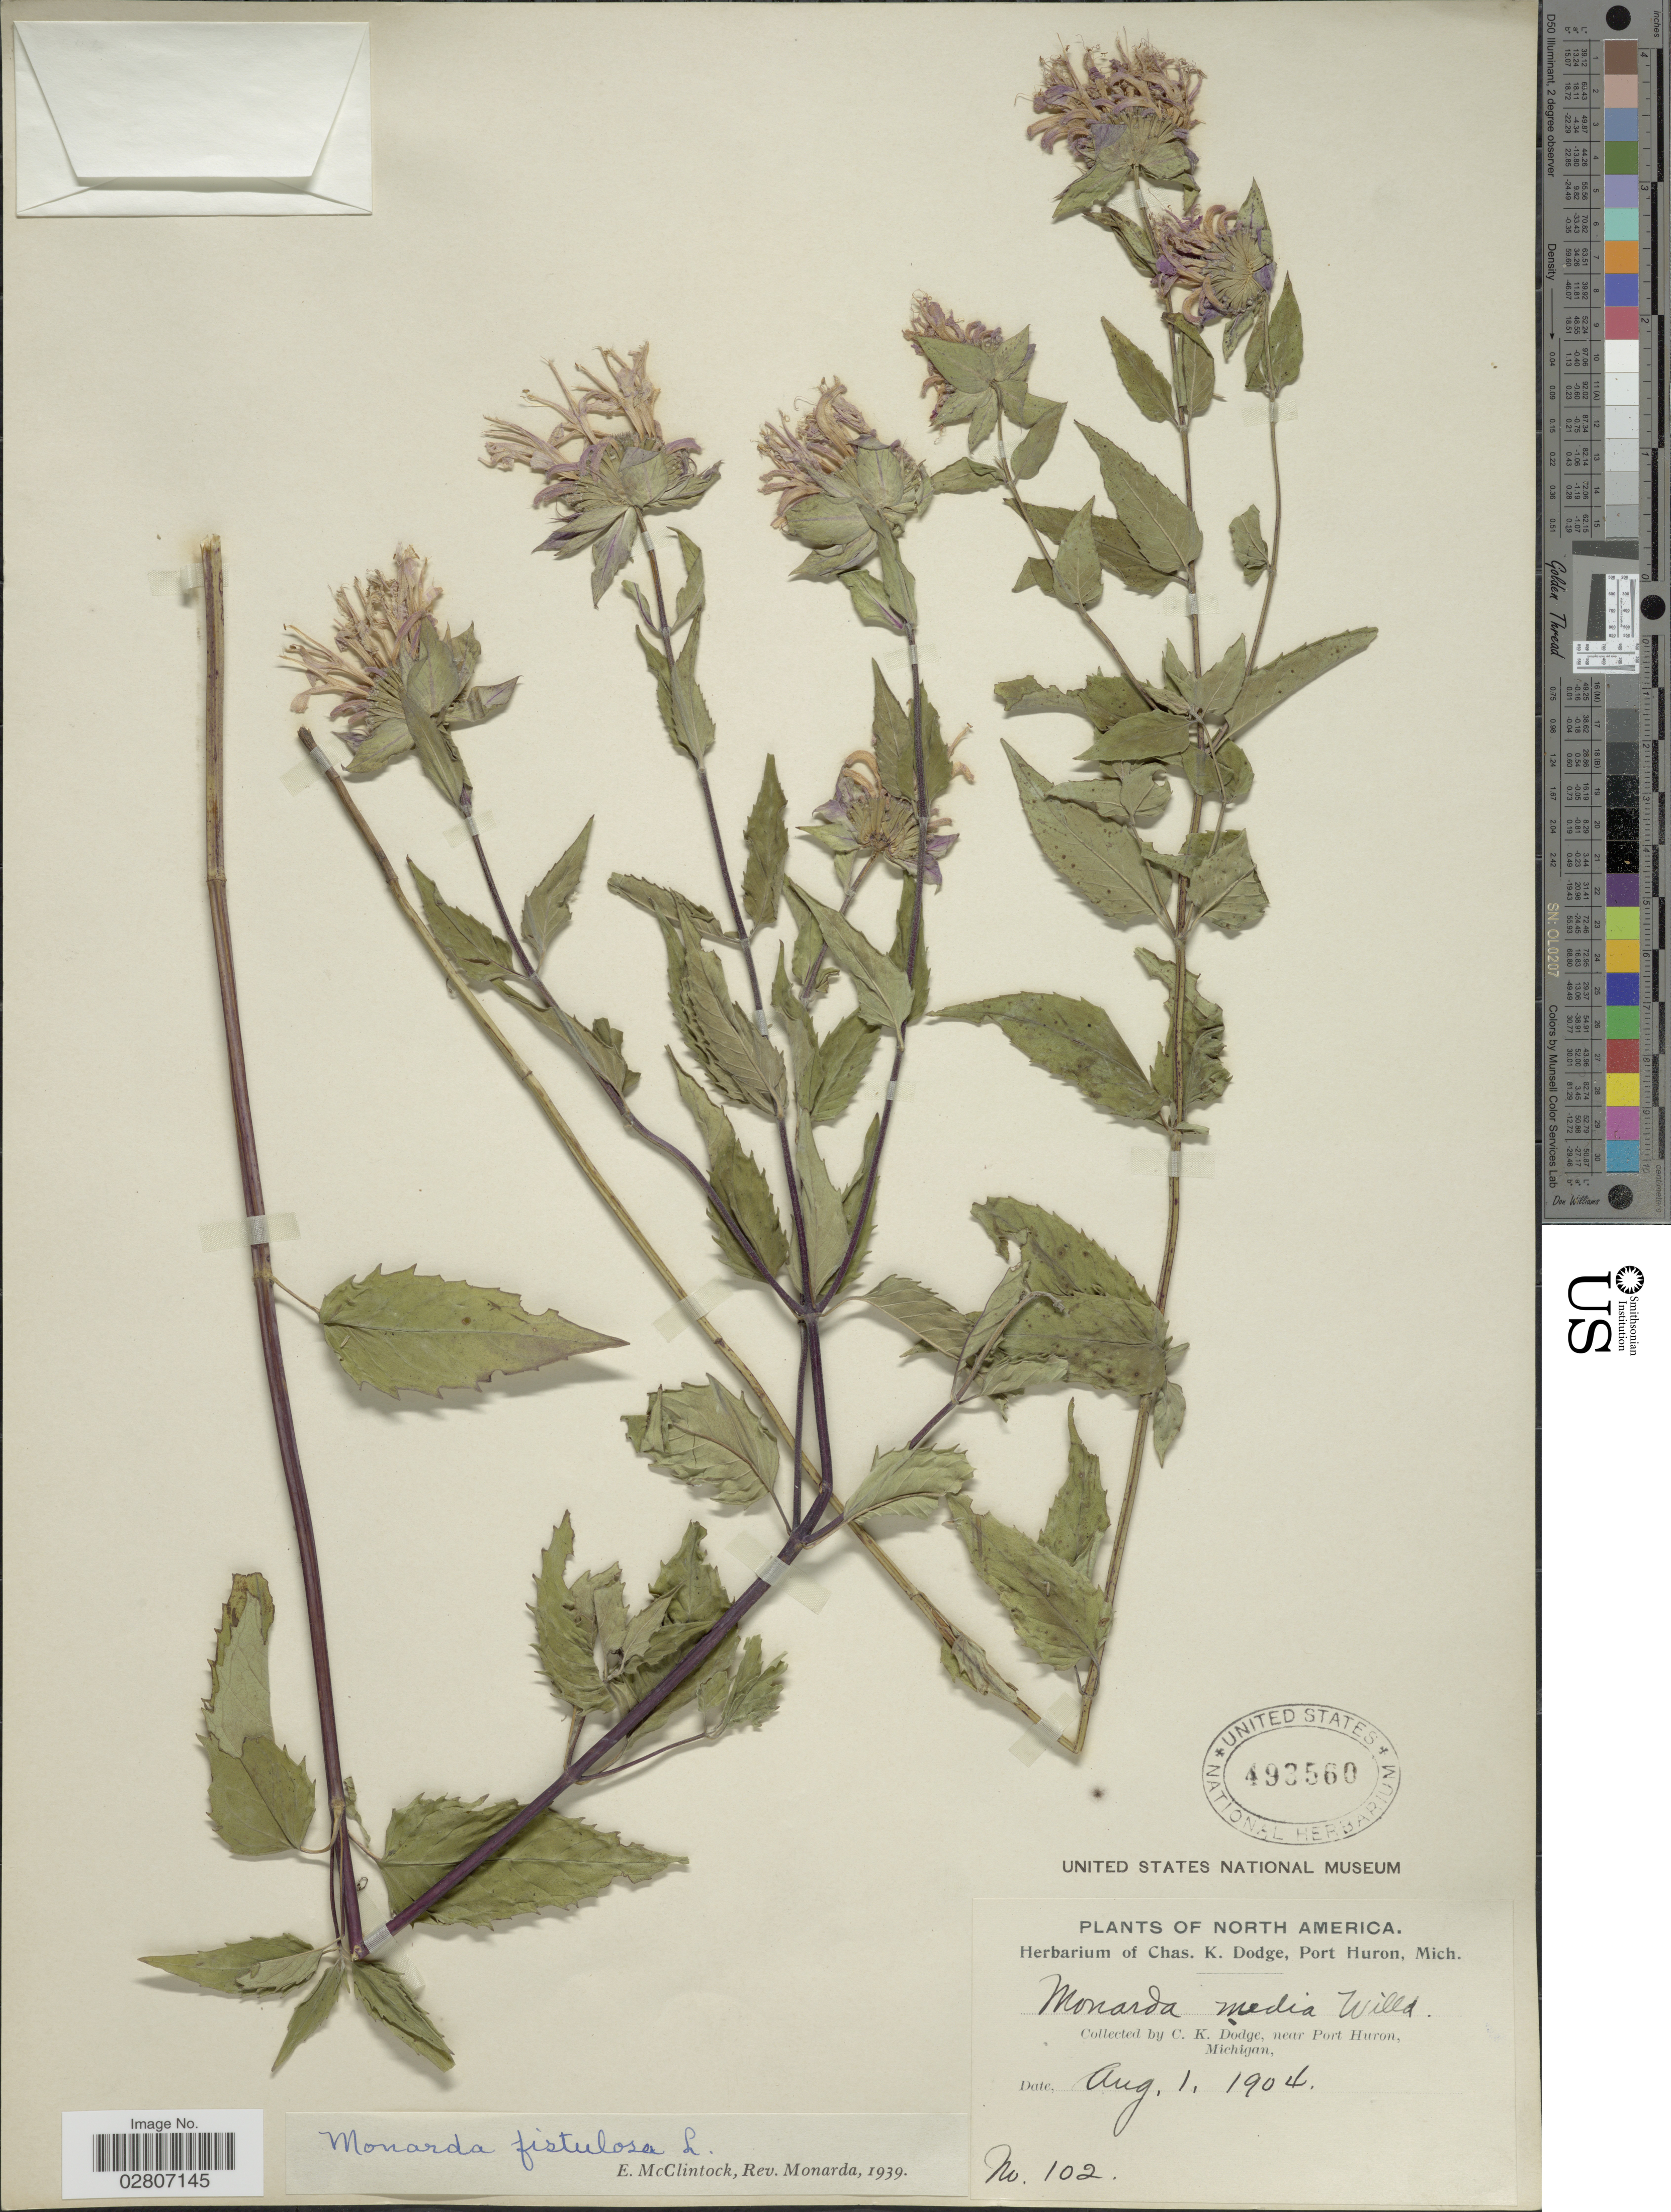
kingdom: Plantae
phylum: Tracheophyta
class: Magnoliopsida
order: Lamiales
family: Lamiaceae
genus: Monarda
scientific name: Monarda fistulosa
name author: L.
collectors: C. K. Dodge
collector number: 102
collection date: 1904-08-01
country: United States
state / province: Michigan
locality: Near Port Huron.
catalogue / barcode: US 493560